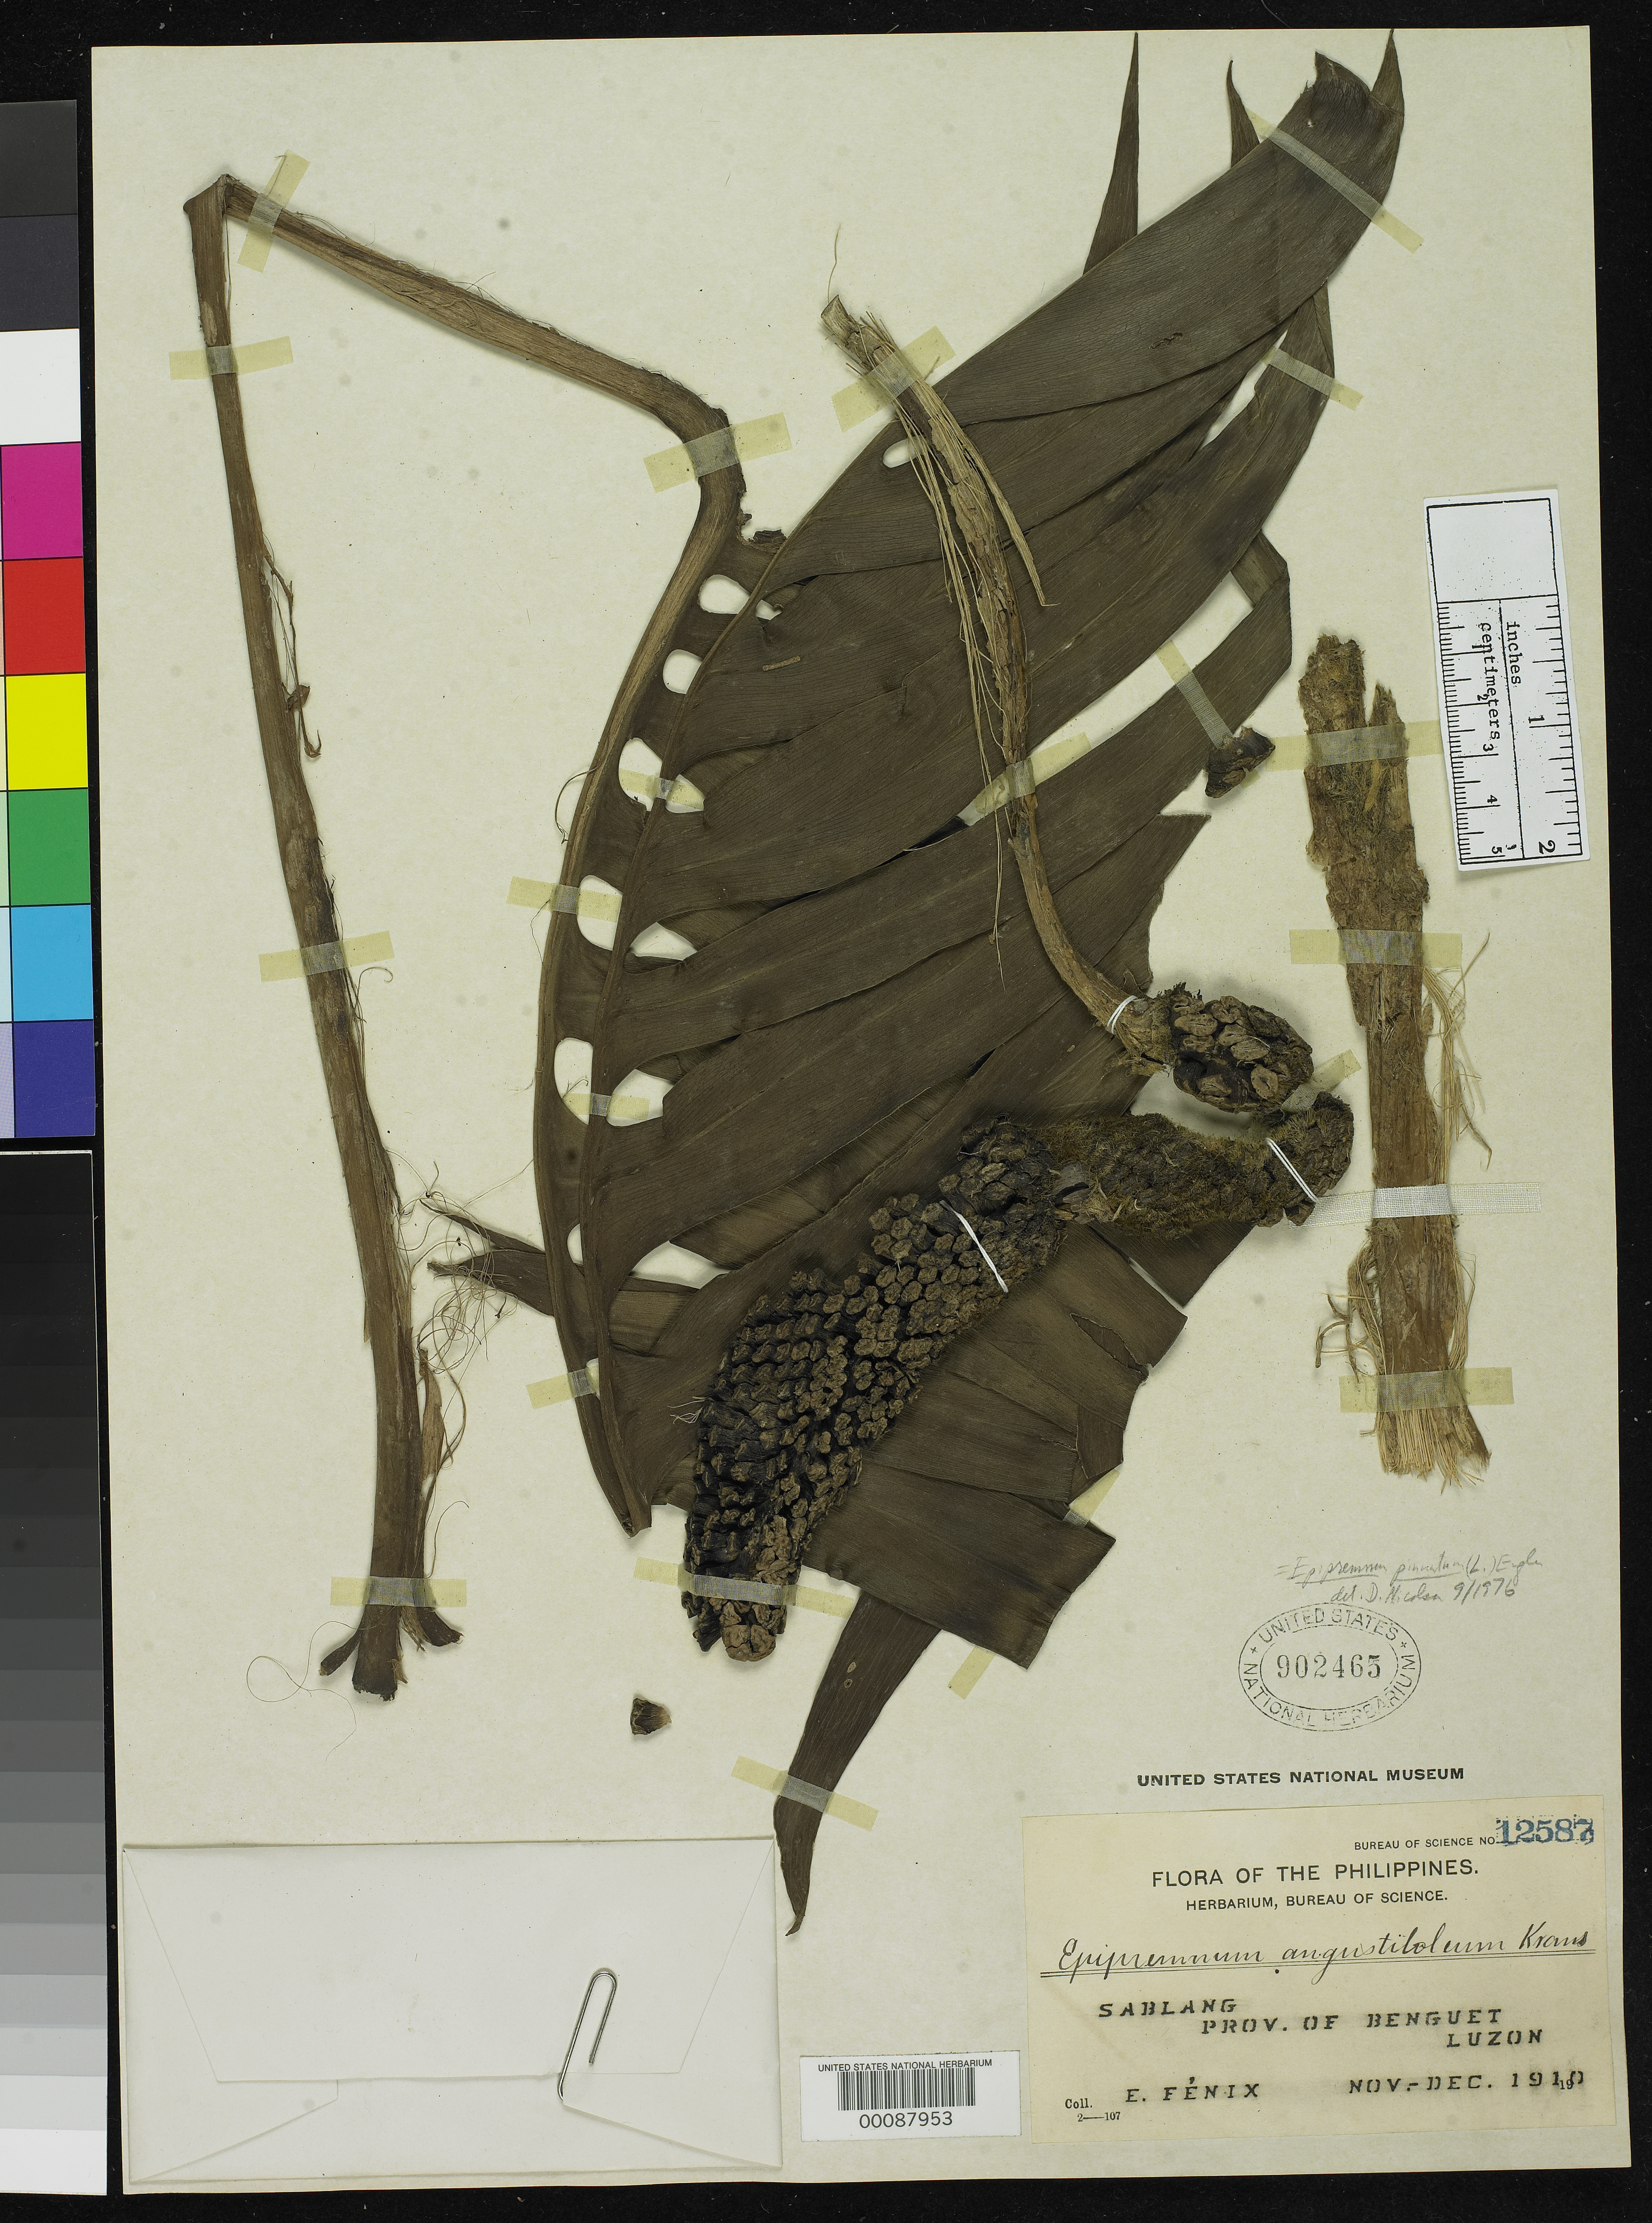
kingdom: Plantae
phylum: Tracheophyta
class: Liliopsida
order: Alismatales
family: Araceae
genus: Epipremnum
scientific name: Epipremnum angustilobum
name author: K. Krause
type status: Isotype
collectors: E. Fénix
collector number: Bur. Sci. 12587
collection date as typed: Nov 1910 to -- Dec 1910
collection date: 1910-11/1910-12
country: Philippines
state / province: Cordillera (Administrative Region)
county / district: Benguet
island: Luzon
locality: Sablang, Prov. of Benguet, Luzon.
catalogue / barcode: US 902465